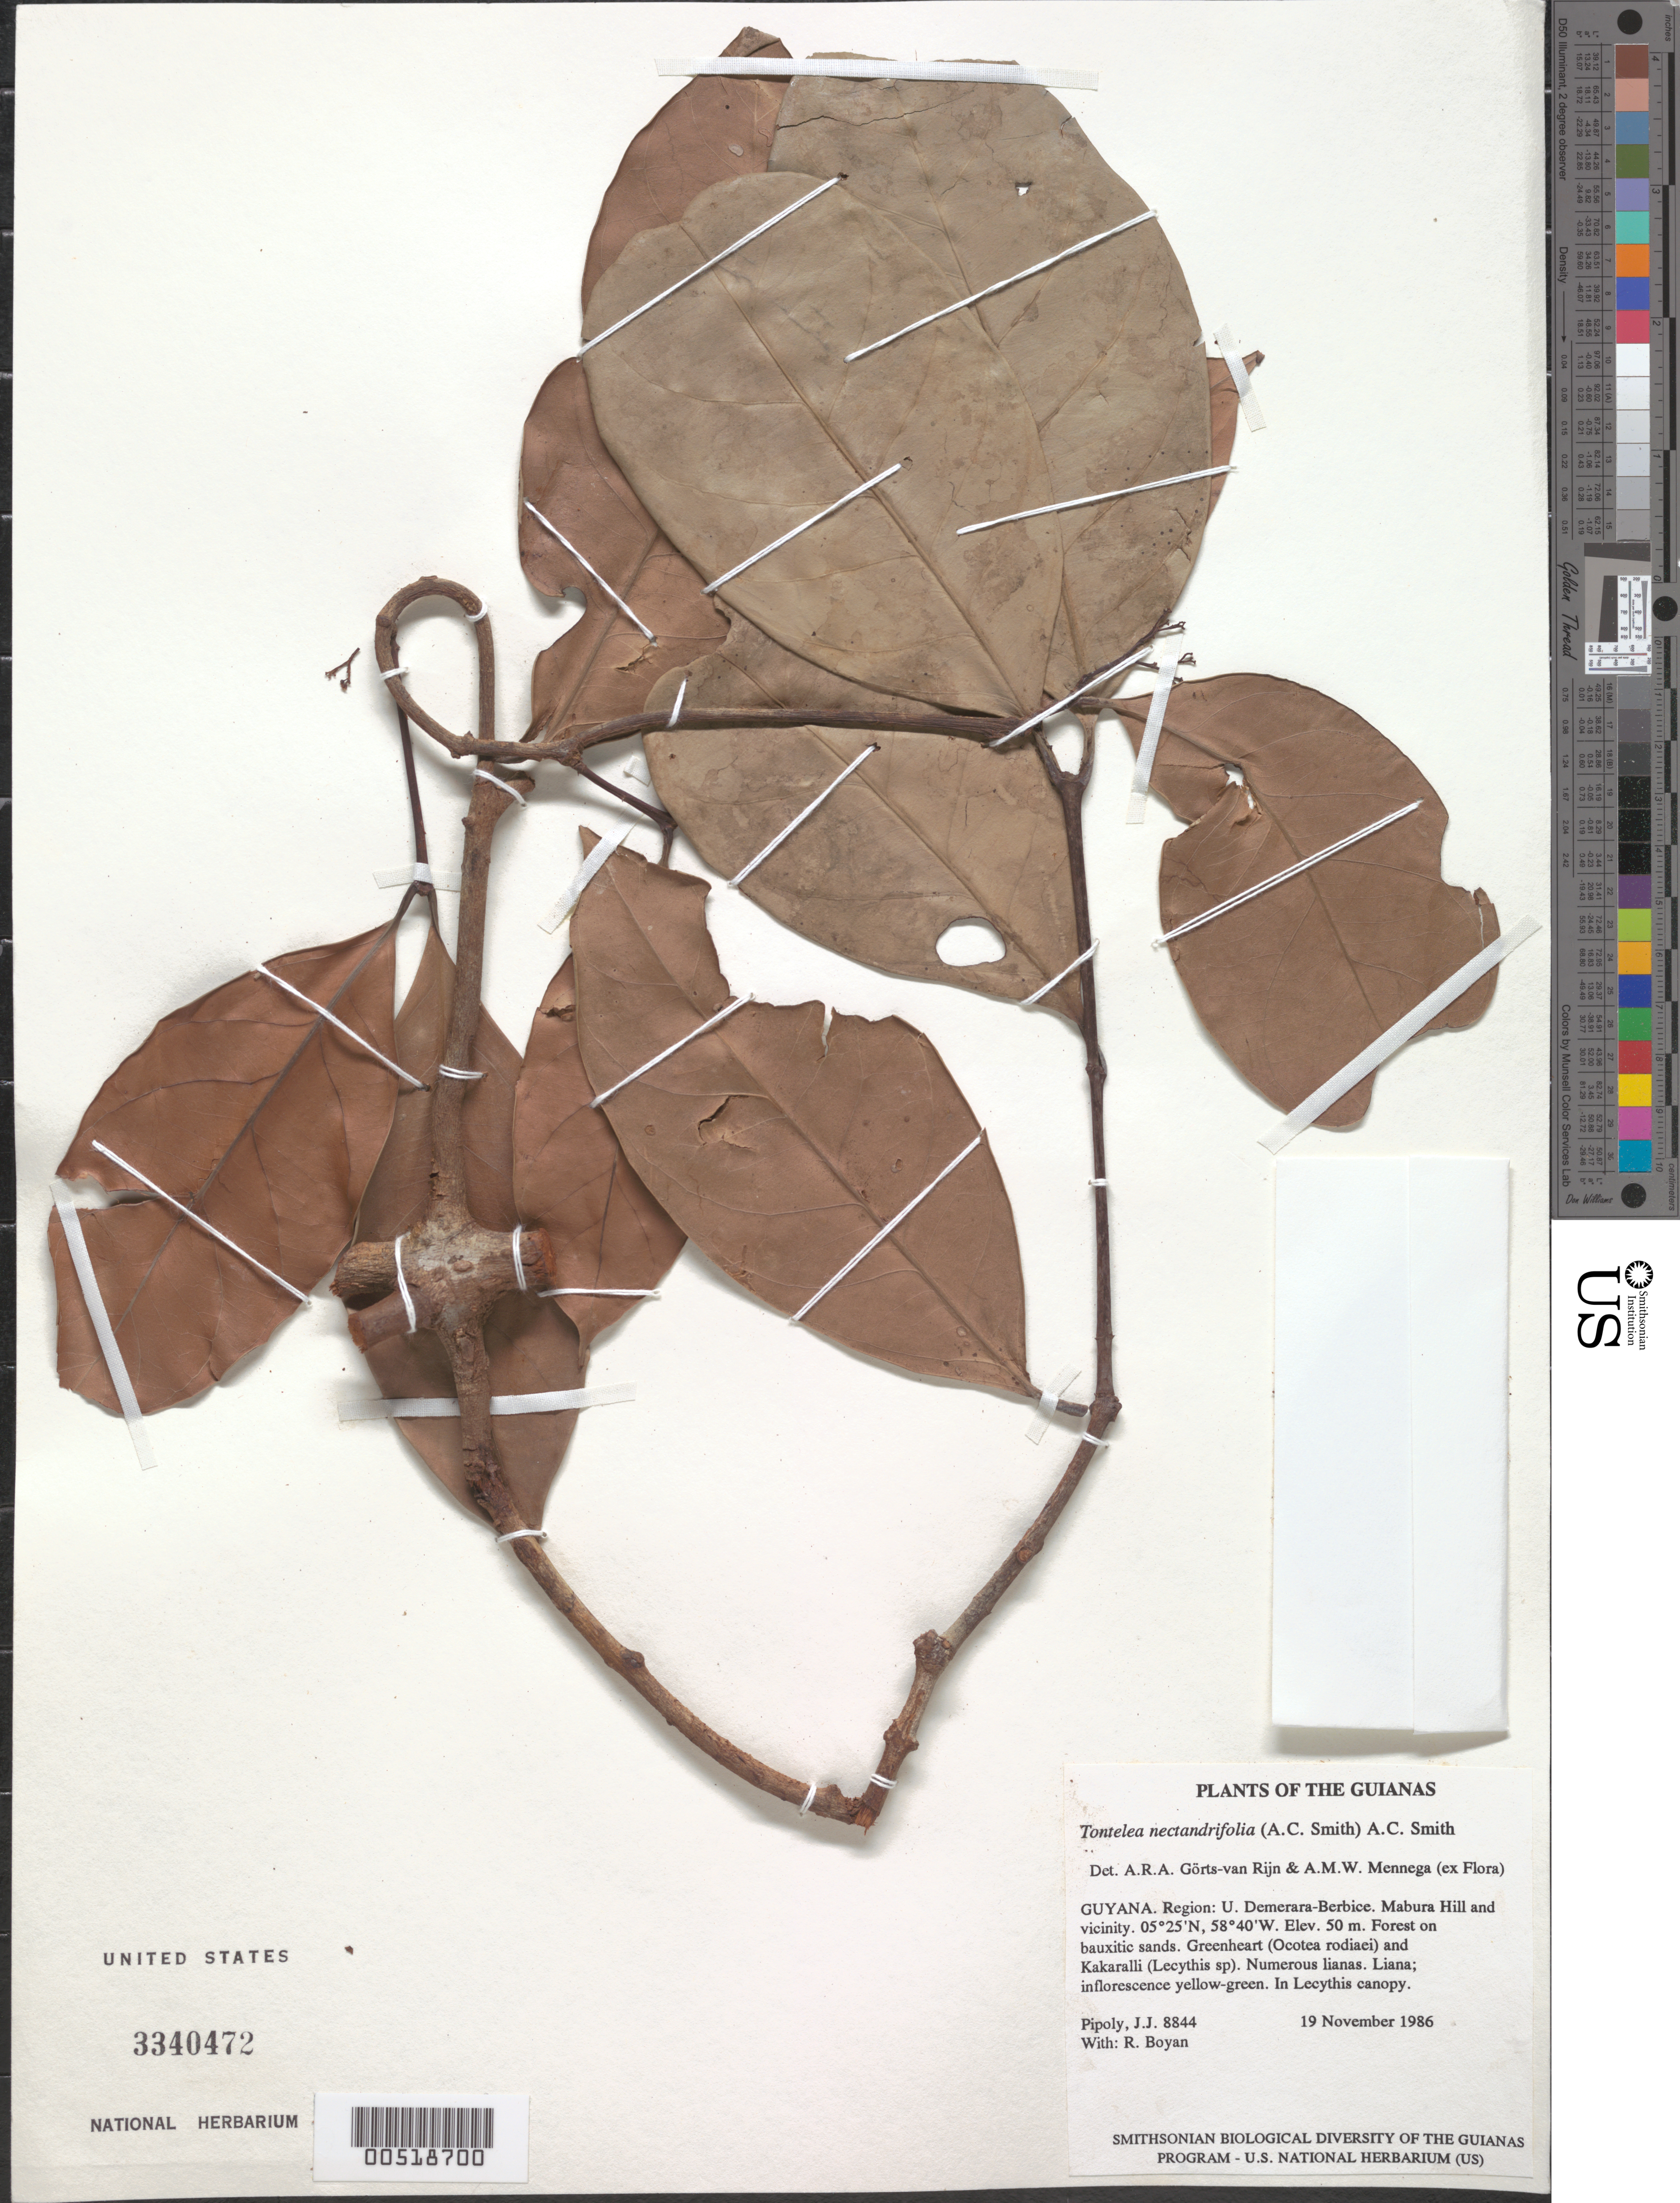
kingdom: Plantae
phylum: Tracheophyta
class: Magnoliopsida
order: Celastrales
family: Celastraceae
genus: Tontelea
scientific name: Tontelea nectandrifolia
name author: (A.C. Sm.) A.C. Sm.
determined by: Mennega, A. M.; Görts-van Rijn, A. R.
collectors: J. J. Pipoly & R. Boyan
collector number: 8844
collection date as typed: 19 November 1986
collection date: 1986-11-19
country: Guyana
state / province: U. Demerara-Berbice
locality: Mabura Hill and vicinity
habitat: Forest on bauxitic sands. Greenheart (Ocotea rodiaei) and Kakaralli (Lecythis sp). Numerous lianas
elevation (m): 50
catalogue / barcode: US 3340472